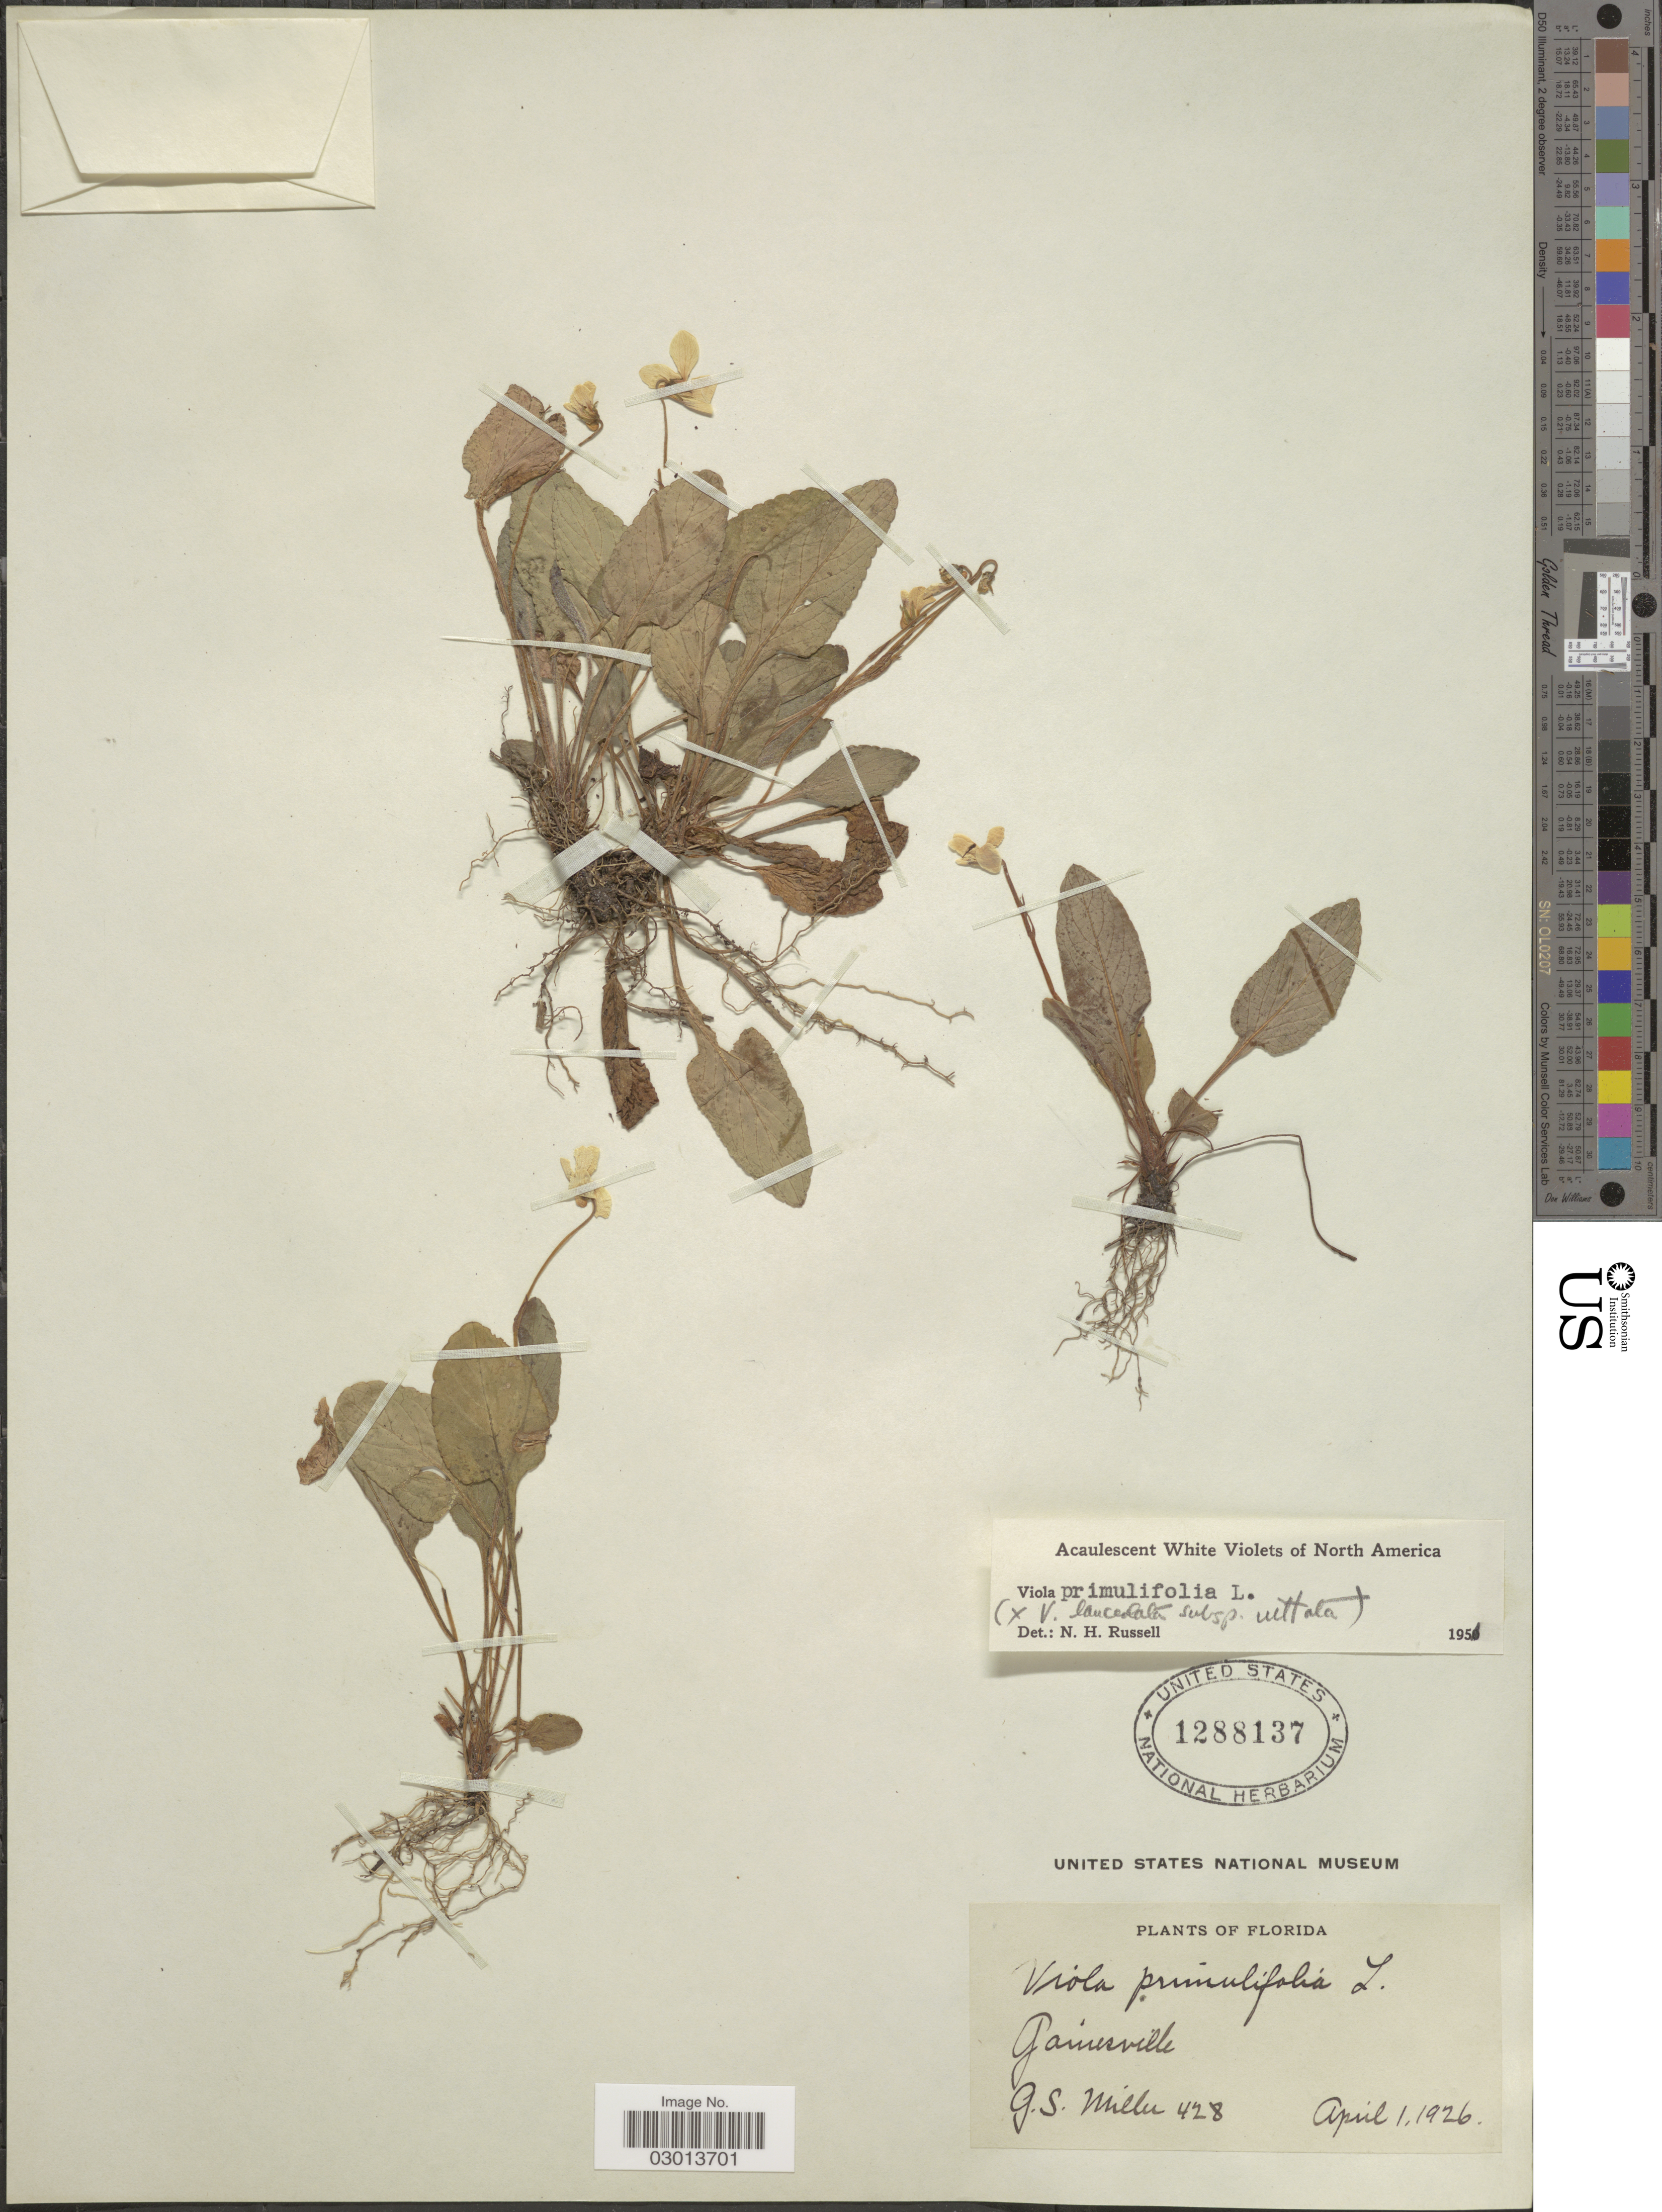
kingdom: Plantae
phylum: Tracheophyta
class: Magnoliopsida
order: Malpighiales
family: Violaceae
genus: Viola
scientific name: Viola primulifolia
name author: L.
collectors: G. S. Miller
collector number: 428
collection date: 1926-04-01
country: United States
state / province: Florida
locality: Gainesville.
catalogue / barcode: US 1288137